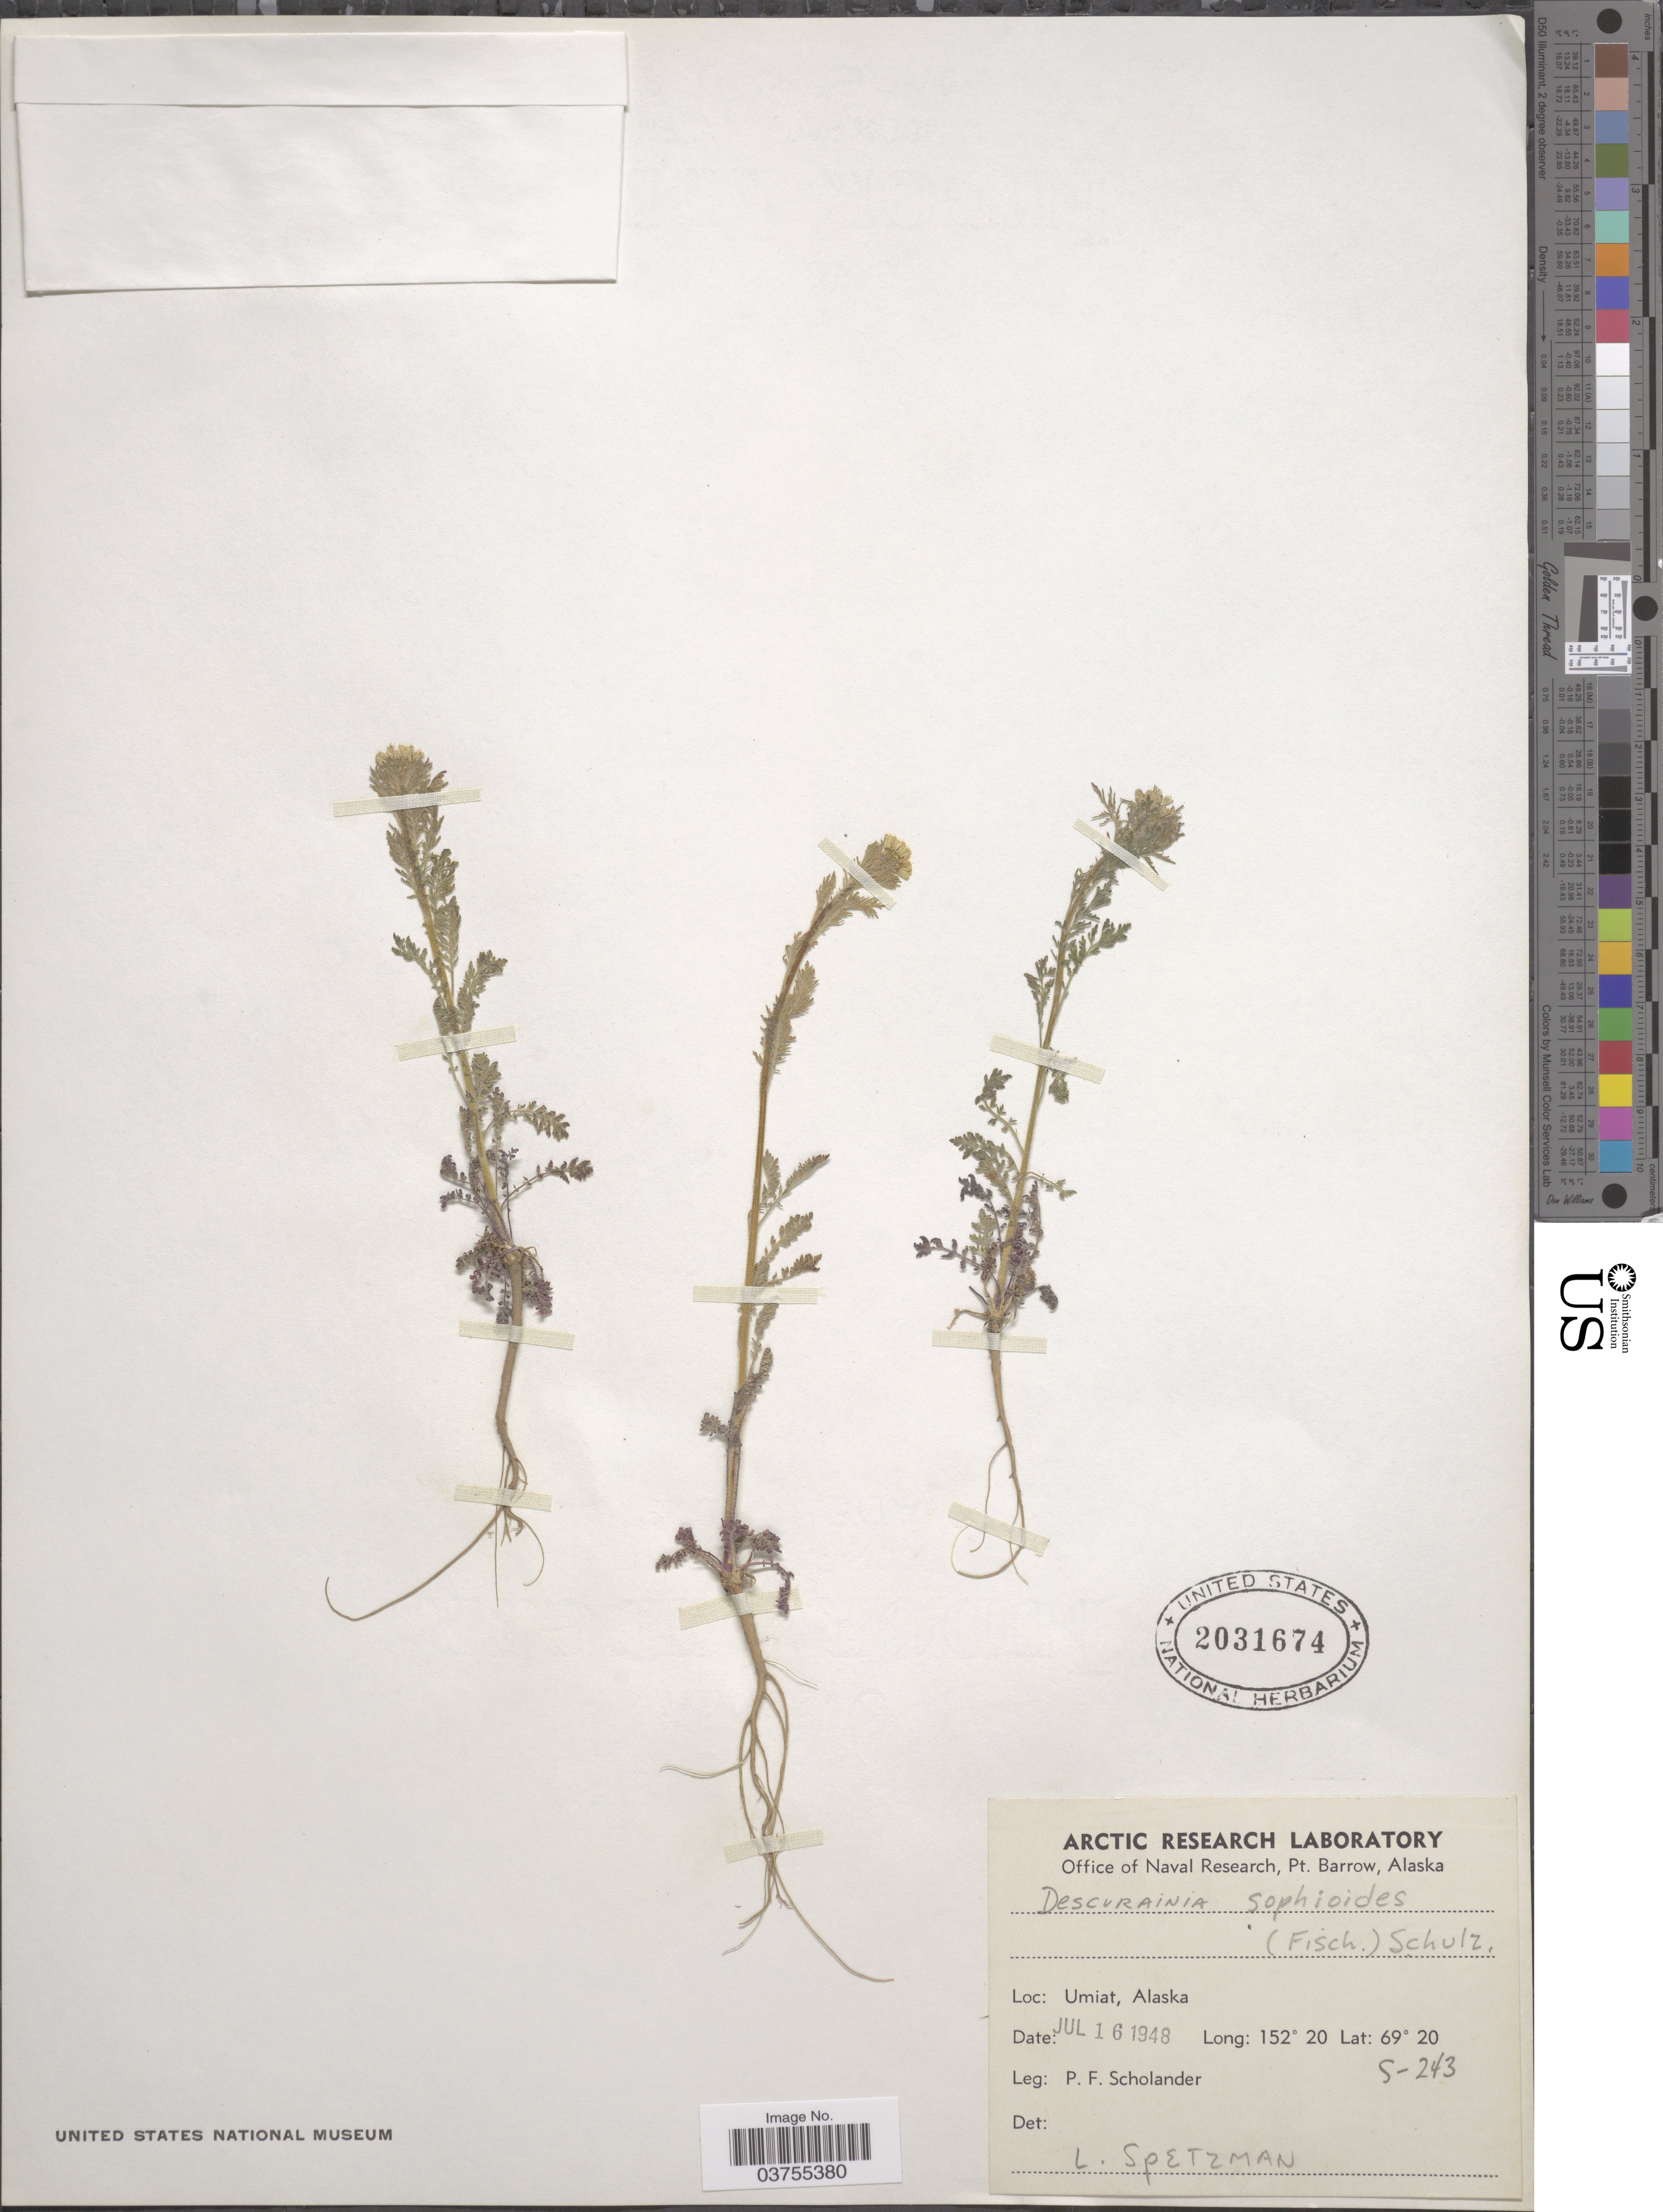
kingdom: Plantae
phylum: Tracheophyta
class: Magnoliopsida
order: Brassicales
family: Brassicaceae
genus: Descurainia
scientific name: Descurainia sophioides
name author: (Fisch.) O.E. Schultz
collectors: P. Scholander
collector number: S-243?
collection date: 1948-07-16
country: United States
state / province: Alaska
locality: Umiat.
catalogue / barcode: US 2031674